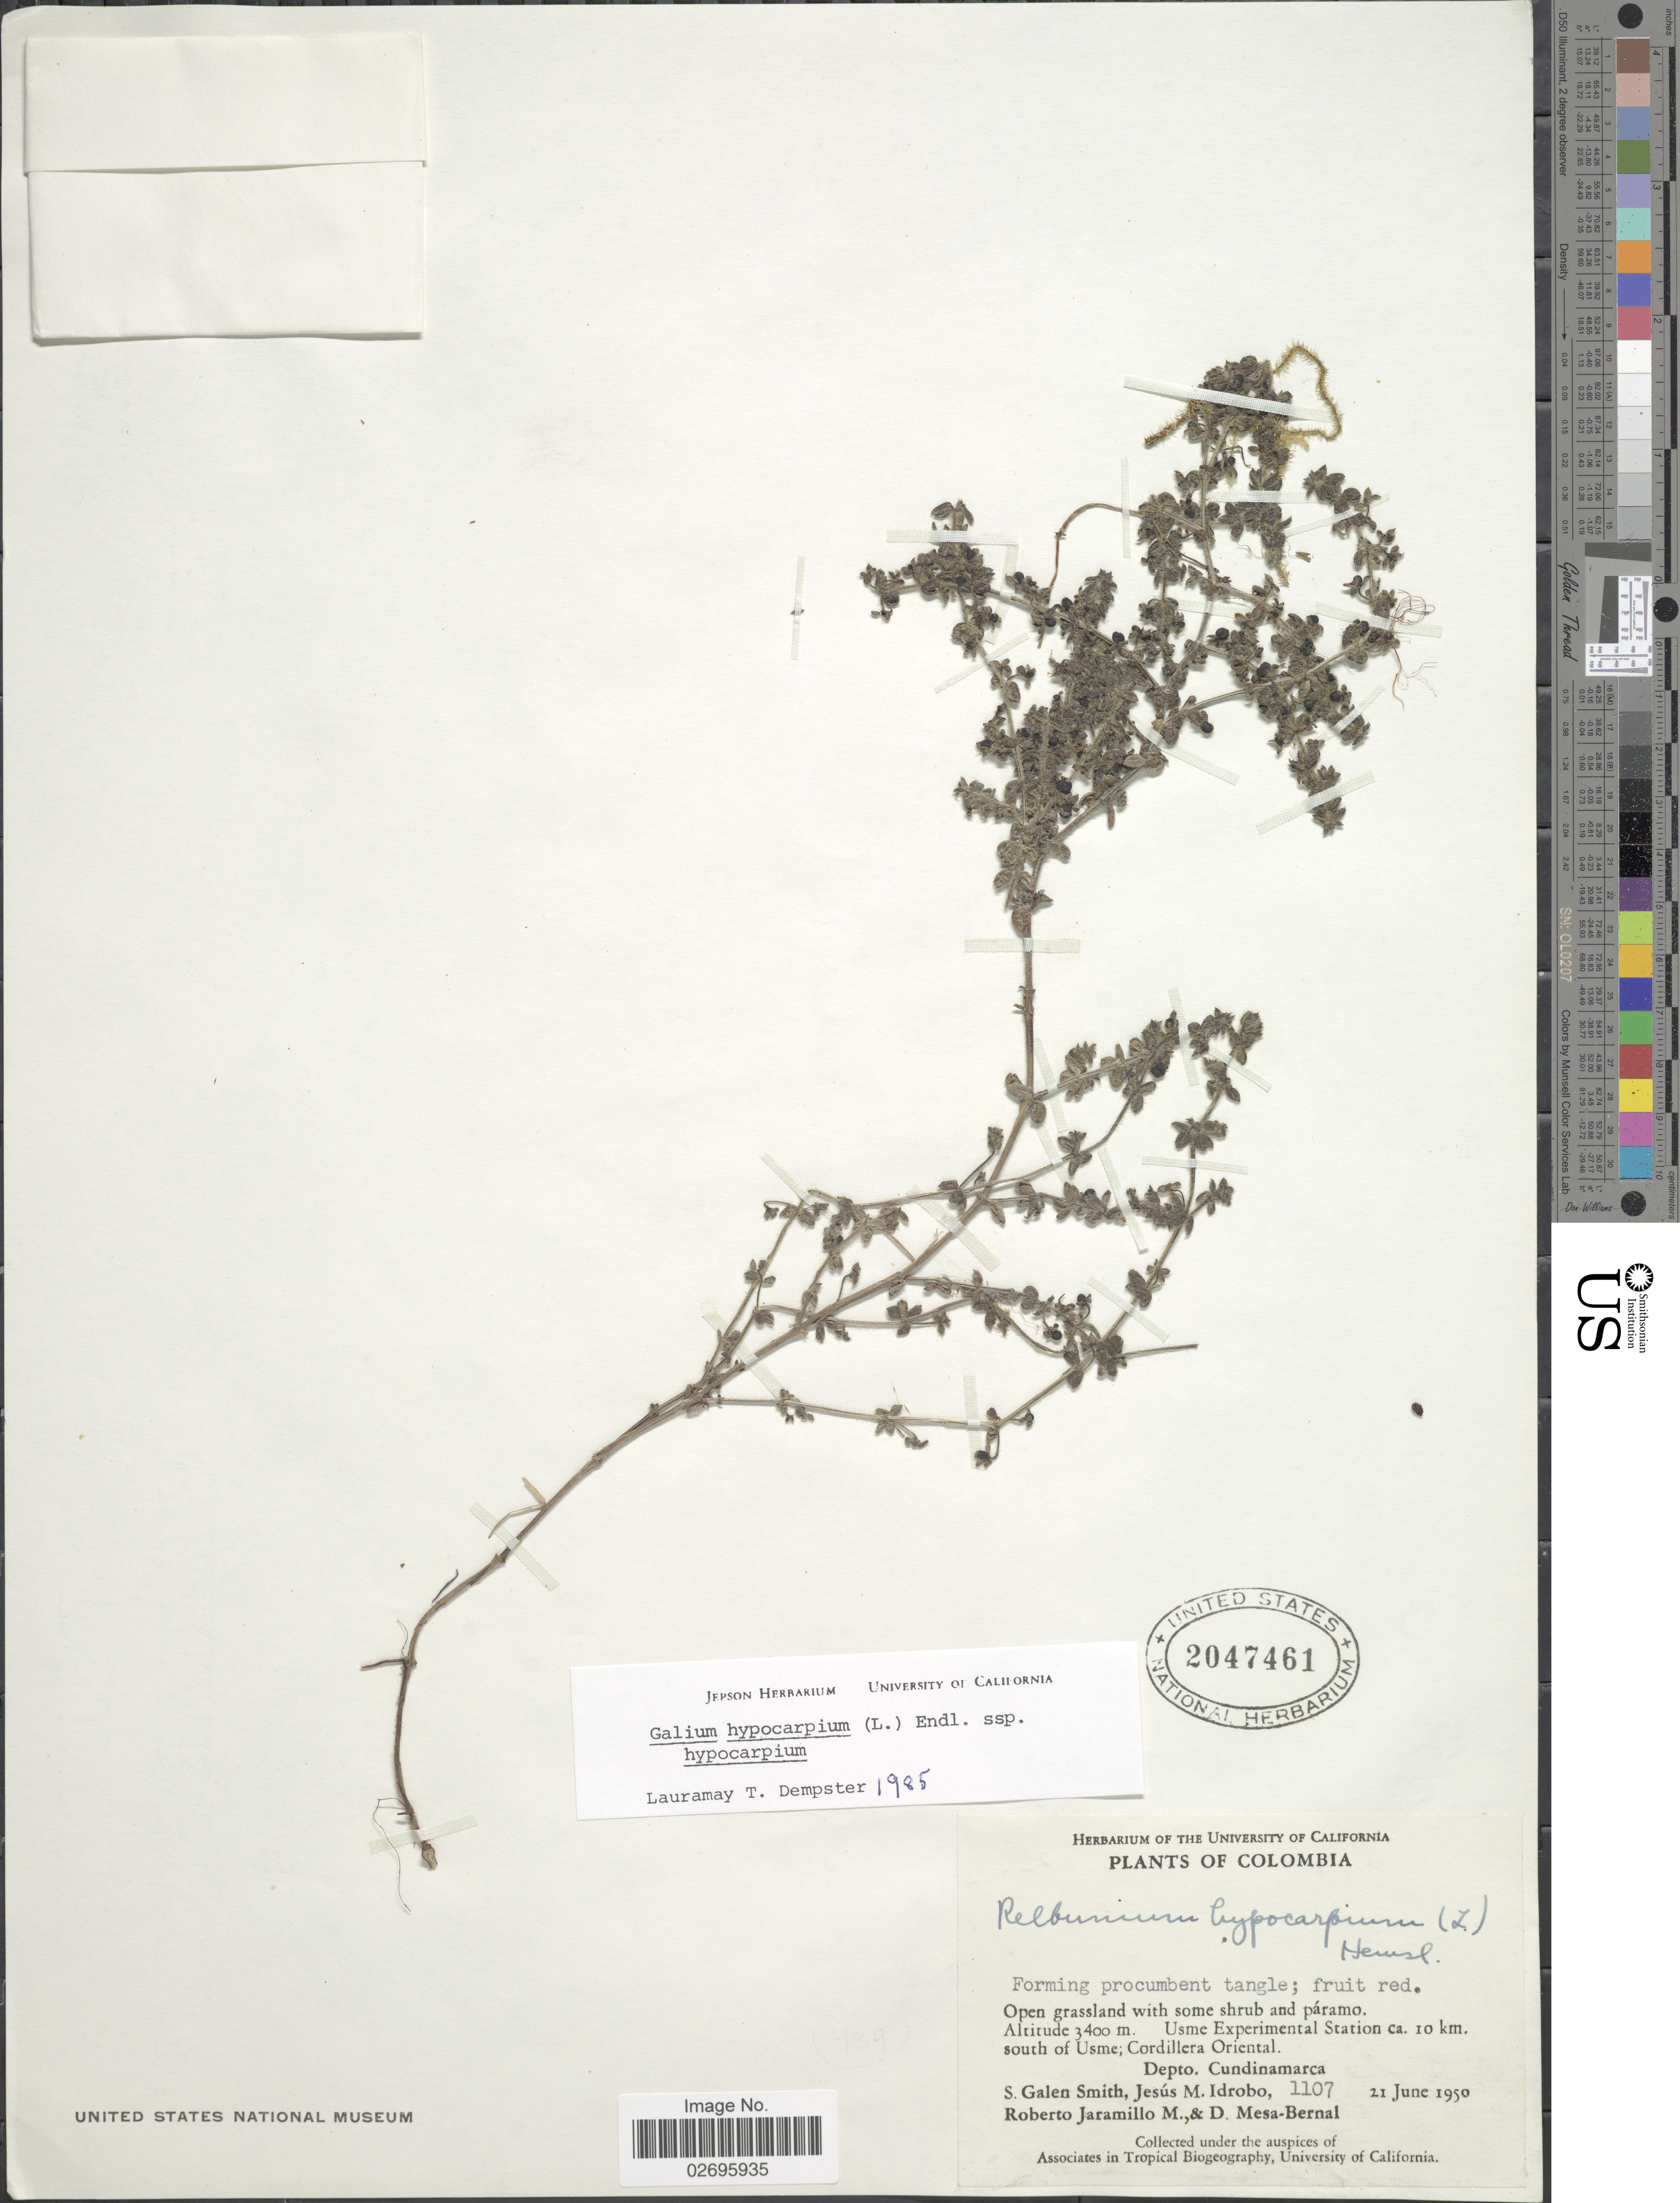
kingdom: Plantae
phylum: Tracheophyta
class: Magnoliopsida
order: Gentianales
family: Rubiaceae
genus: Galium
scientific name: Galium hypocarpium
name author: (L.) Endl. ex Griseb.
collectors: S. G. Smith, J. M. Idrobo, R. Jaramillo M. & D. Mesa Bernal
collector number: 1107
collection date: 1950-06-21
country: Colombia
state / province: Cundinamarca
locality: Usme Experimental Station ca. 10 km south of Usme; Cordillera Oriental, Depto. Cundinamarca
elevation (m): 3400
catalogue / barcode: US 2047461